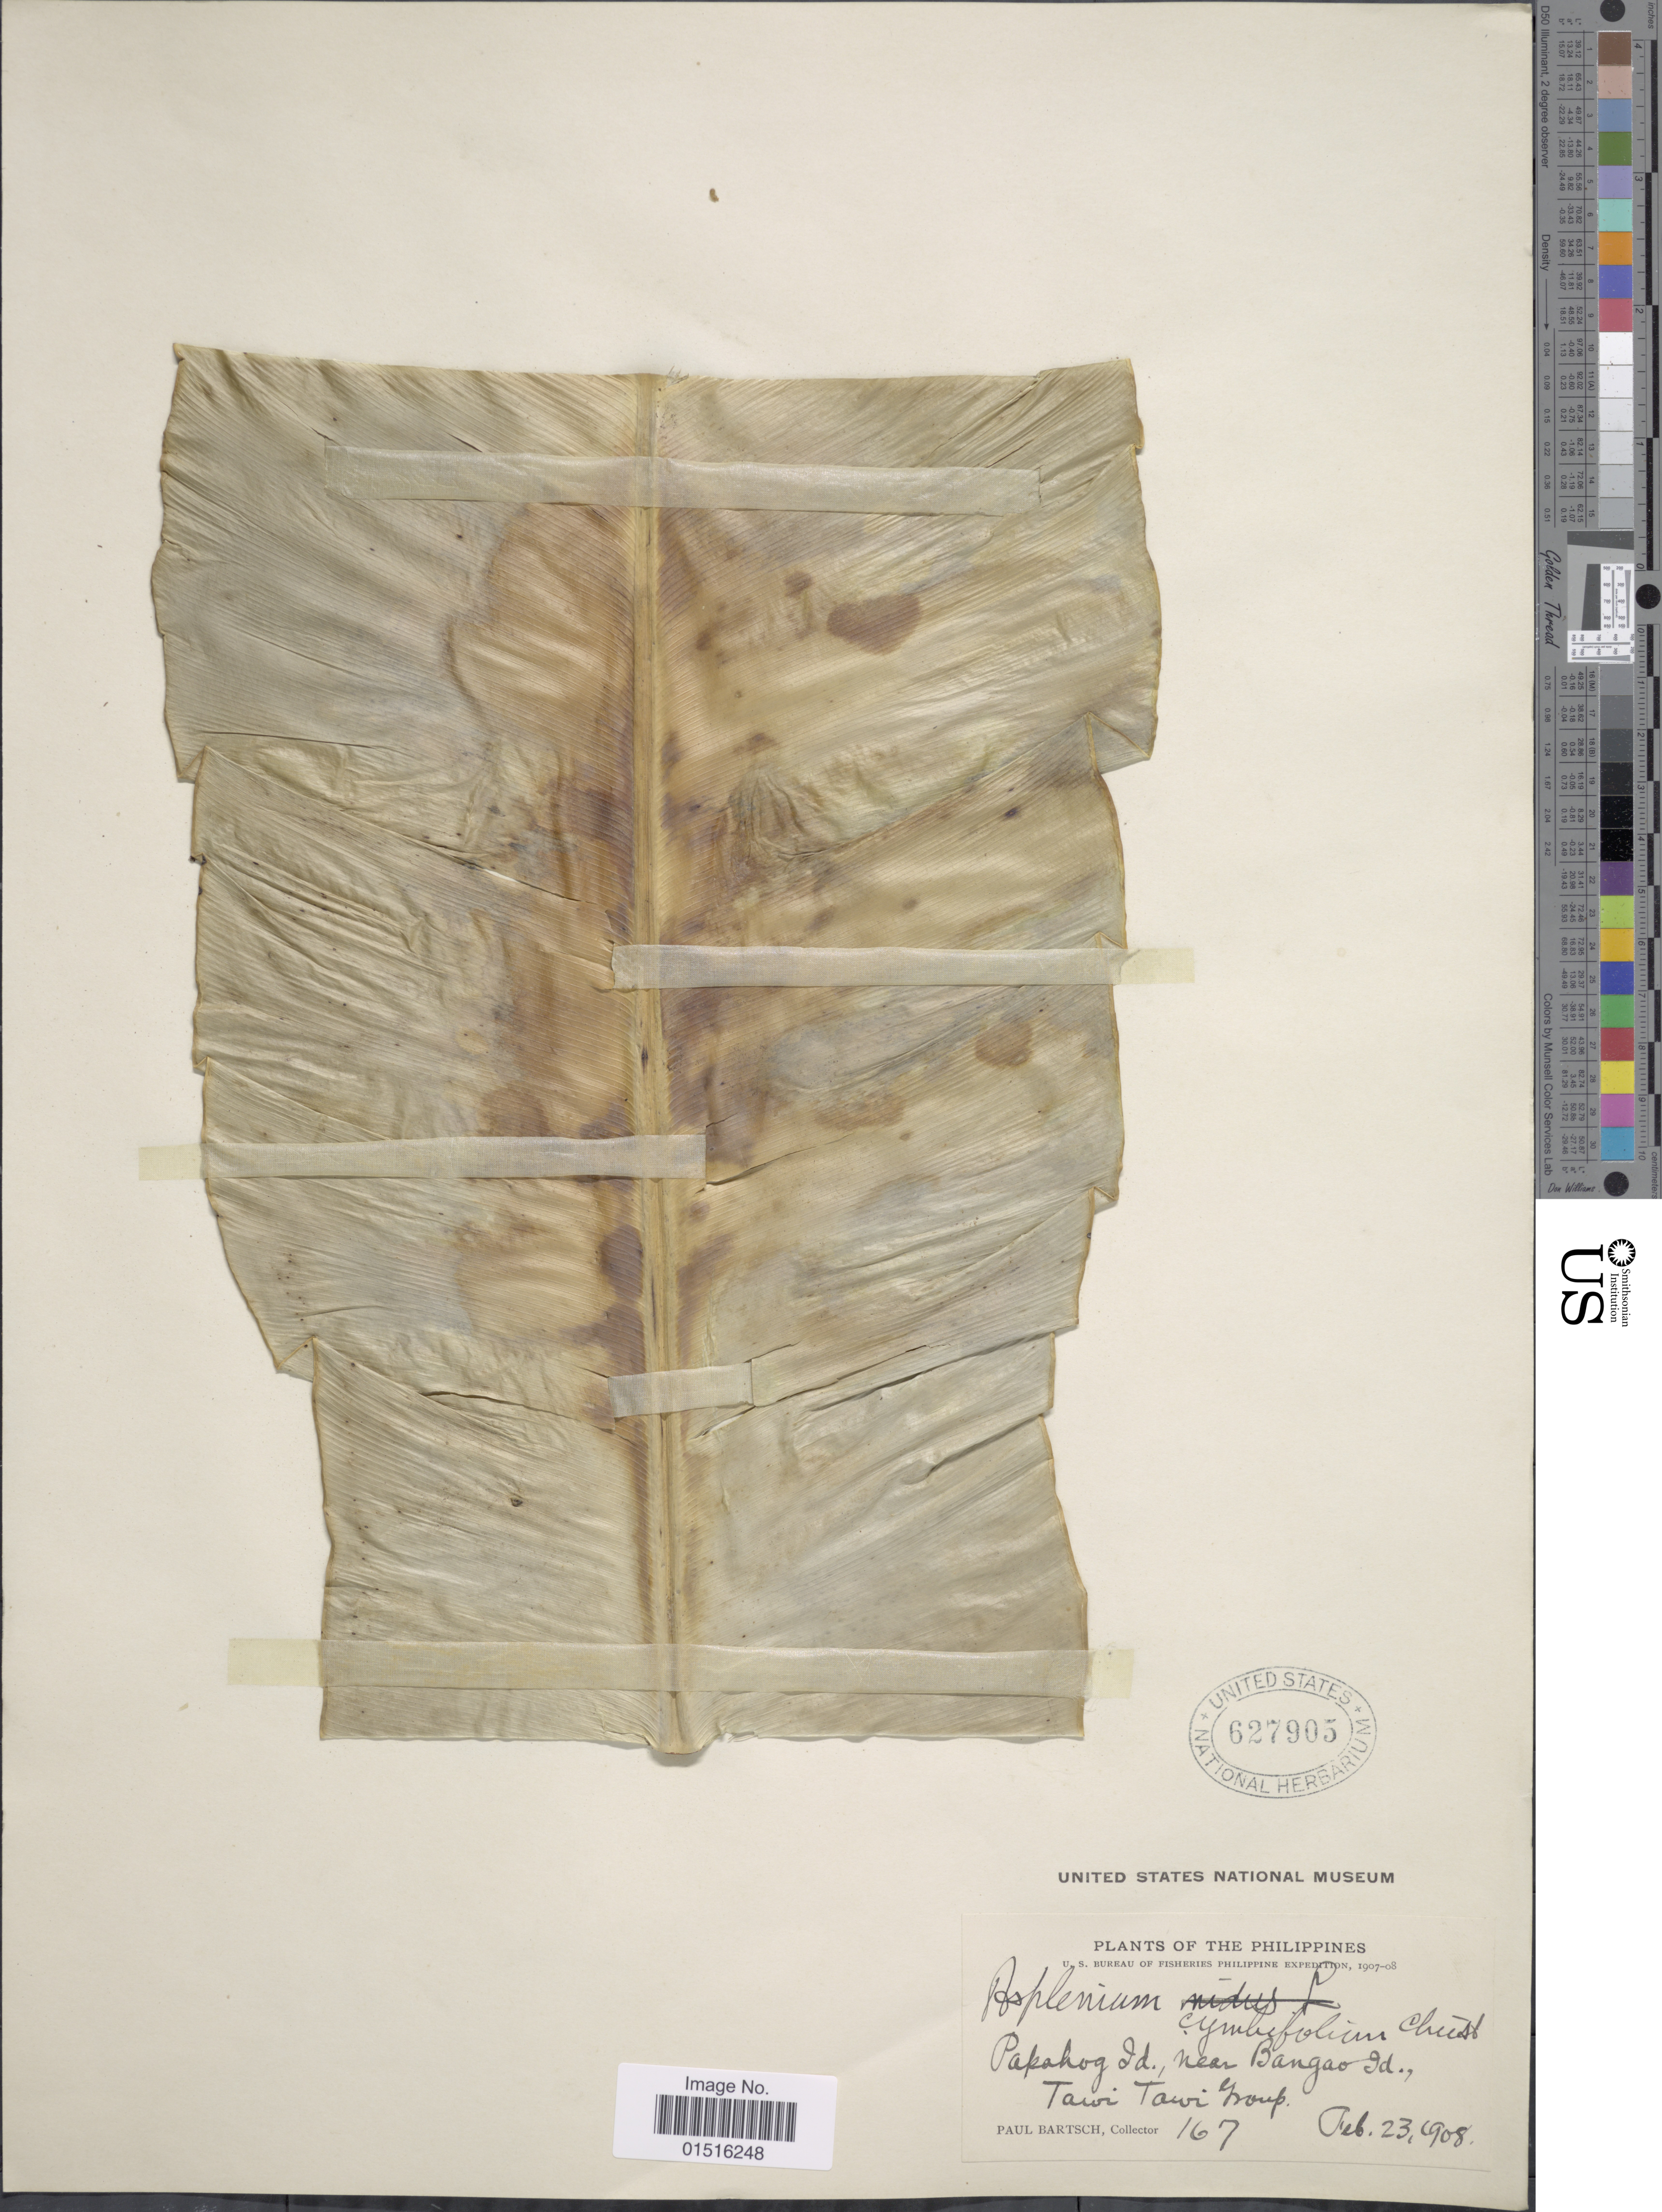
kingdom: Plantae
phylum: Tracheophyta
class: Polypodiopsida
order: Polypodiales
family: Aspleniaceae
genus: Asplenium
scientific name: Asplenium cymbifolium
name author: Christ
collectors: P. Bartsch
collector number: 167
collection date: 1908-02-23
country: Philippines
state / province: Muslim Mindanao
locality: Papahog Id, near Bangao Id., Tawi tawi Prov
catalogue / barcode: US 627905